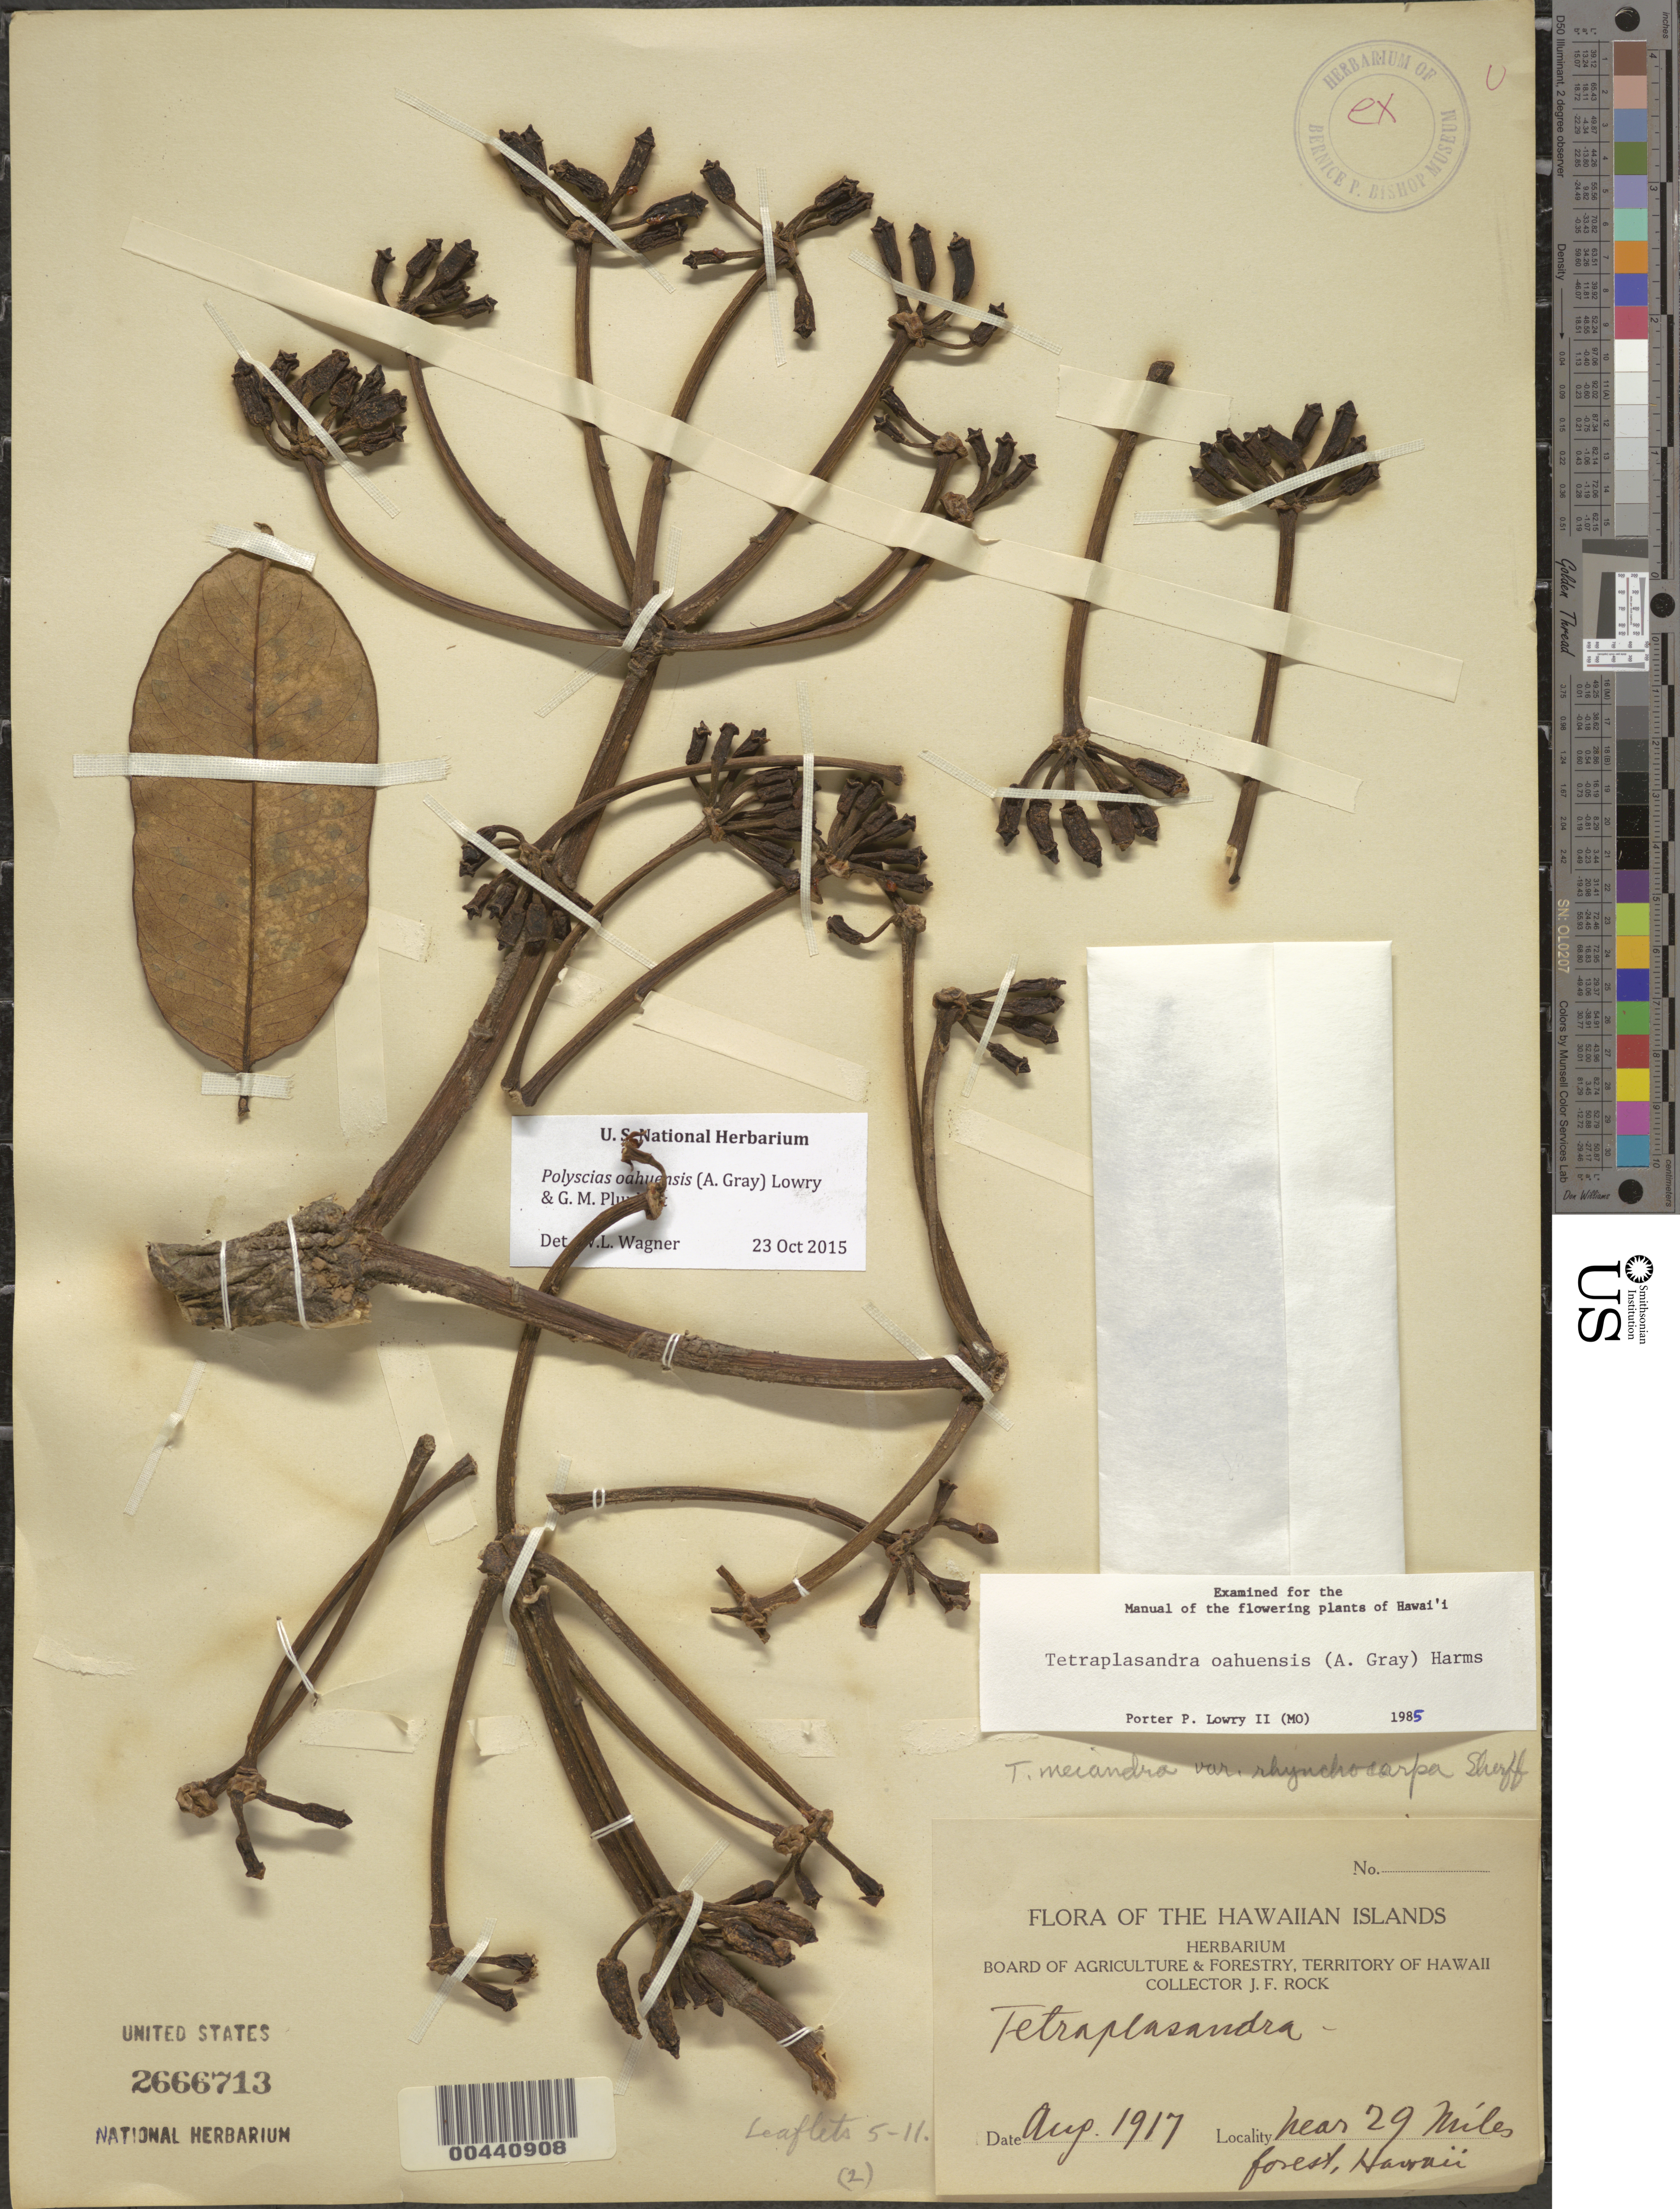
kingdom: Plantae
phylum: Tracheophyta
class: Magnoliopsida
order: Apiales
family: Araliaceae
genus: Polyscias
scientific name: Polyscias oahuensis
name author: (A. Gray) Lowry & G. M. Plunkett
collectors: J. F. Rock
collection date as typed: Aug 1917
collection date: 1917-08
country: United States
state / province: Hawaii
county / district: Hawaii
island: Hawaii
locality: Near 29 Miles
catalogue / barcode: US 2666713